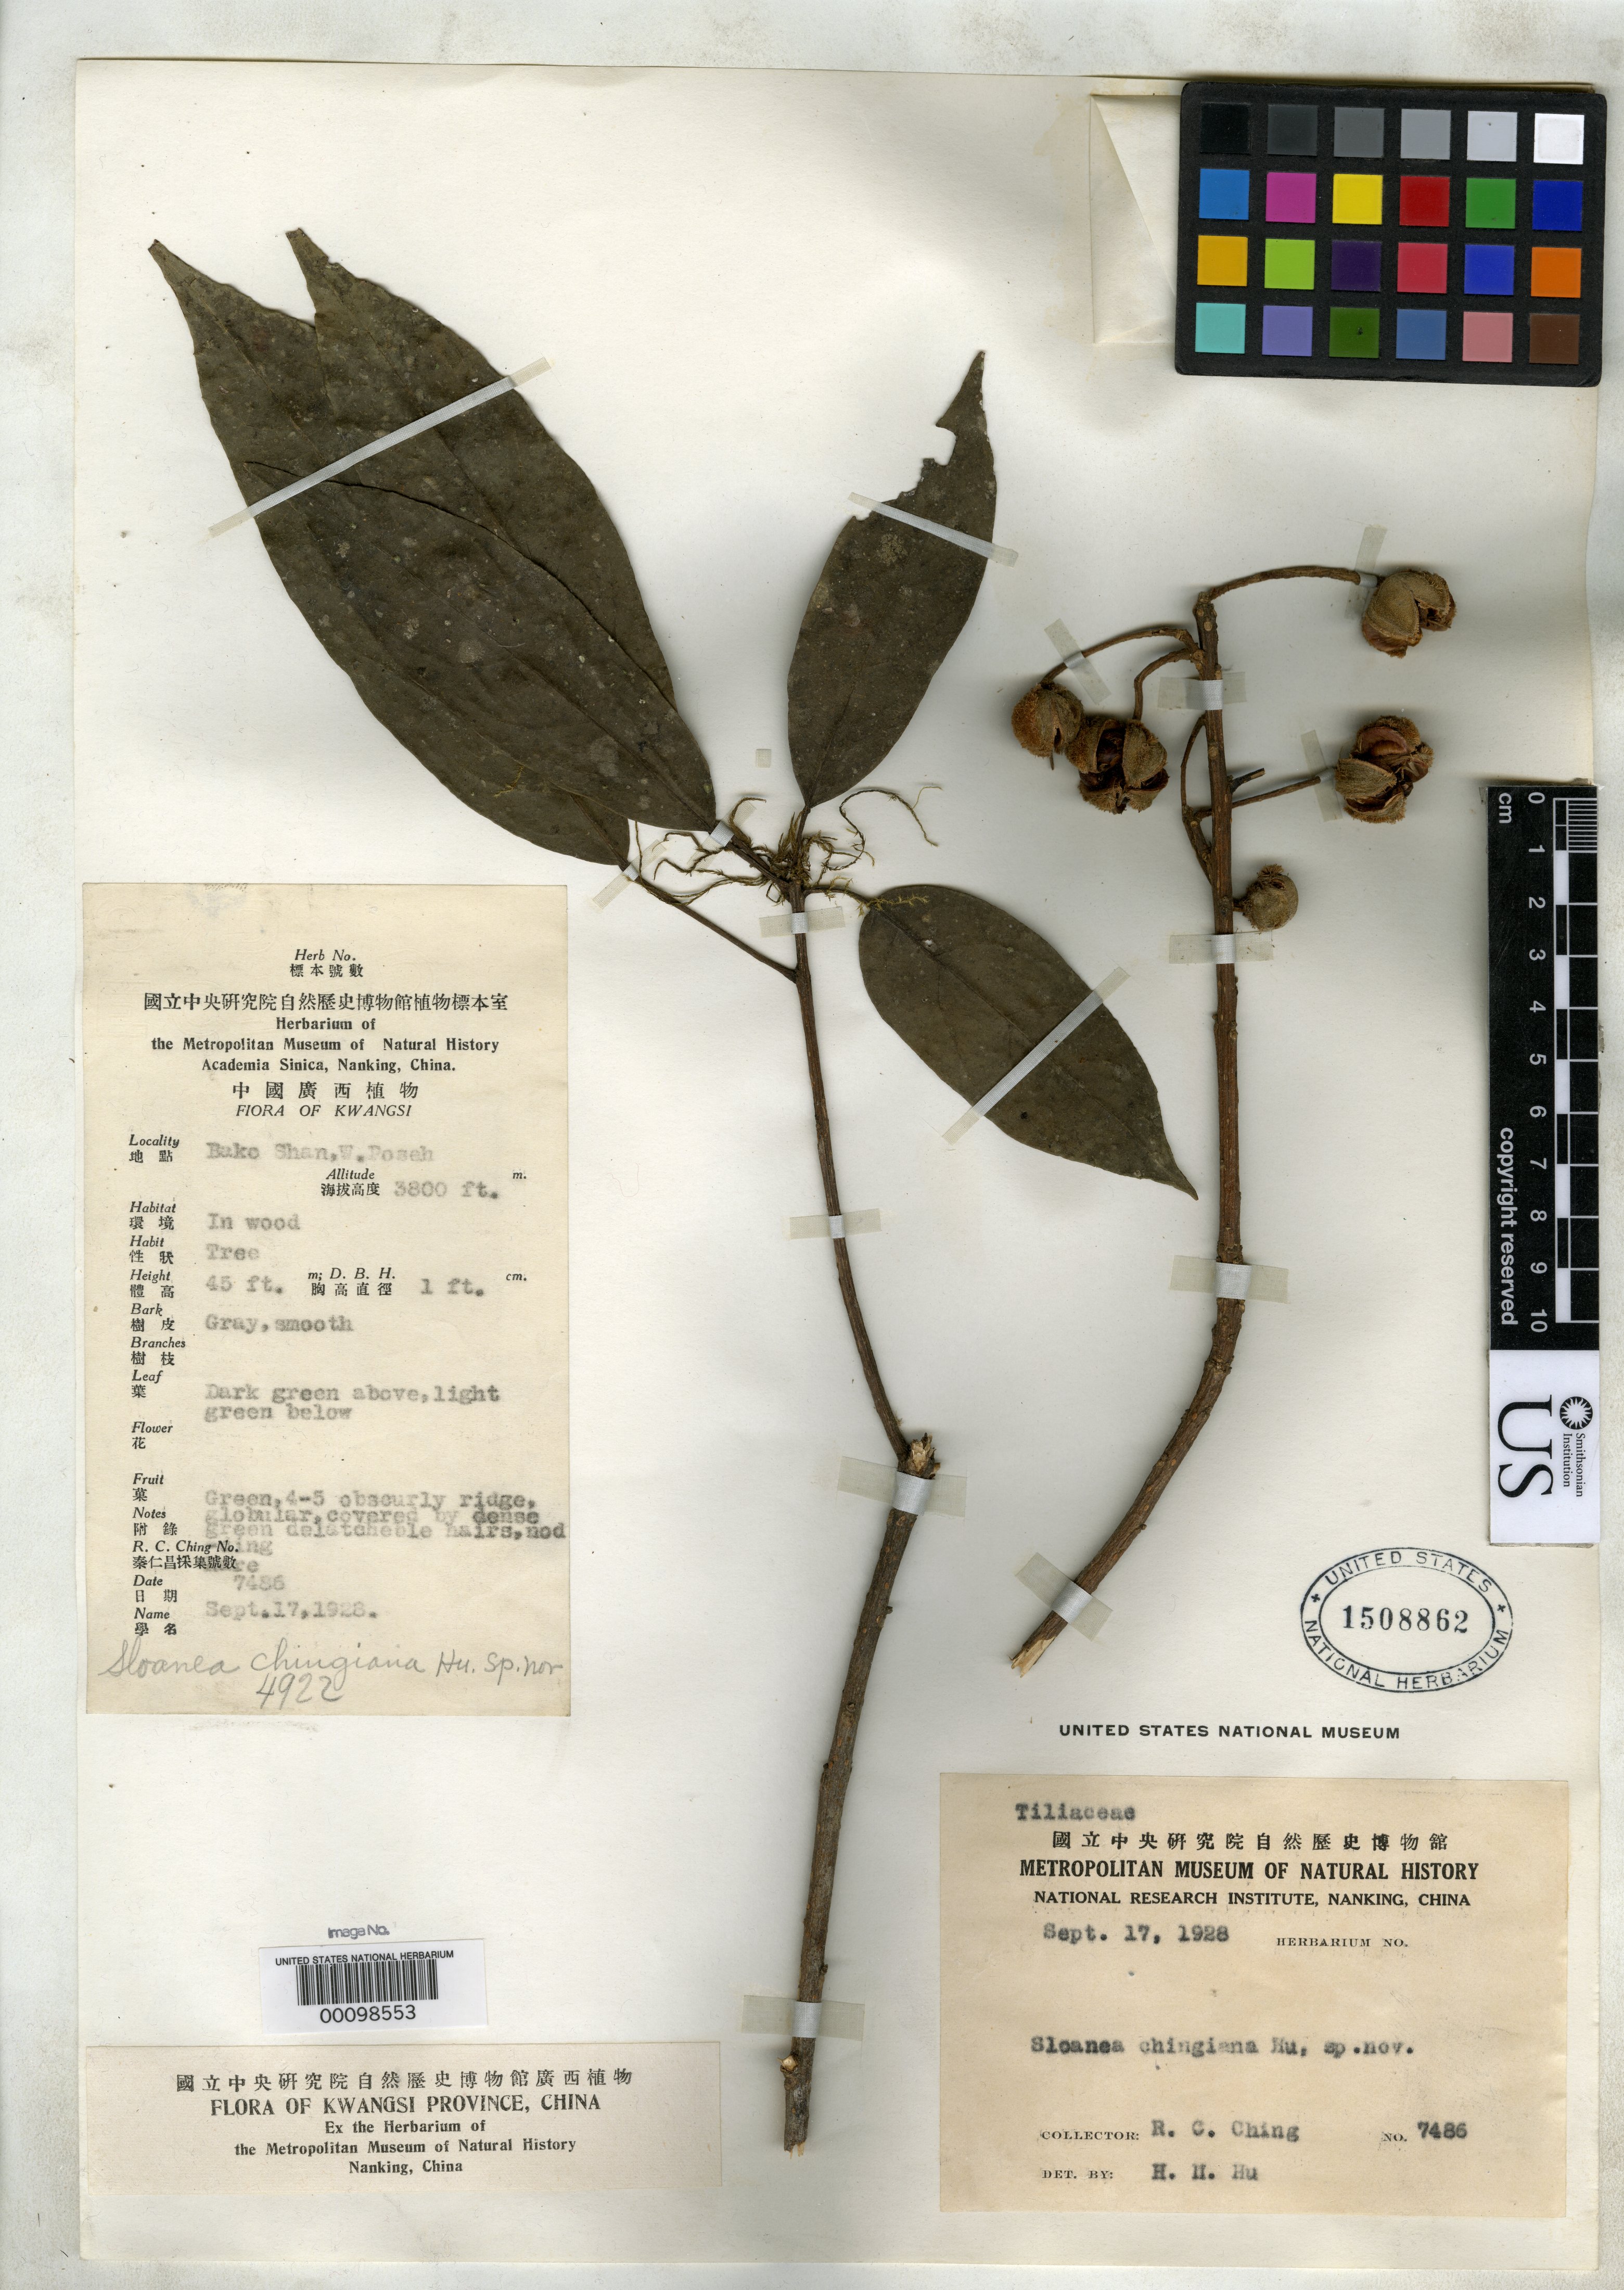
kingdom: Plantae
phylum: Tracheophyta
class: Magnoliopsida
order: Oxalidales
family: Elaeocarpaceae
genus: Sloanea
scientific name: Sloanea chingiana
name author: Hu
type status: Isotype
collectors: R. C. Ching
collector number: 7486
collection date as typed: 17 Sep 1928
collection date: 1928-09-17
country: China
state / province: Guangxi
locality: Bako Shan.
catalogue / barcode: US 1508862